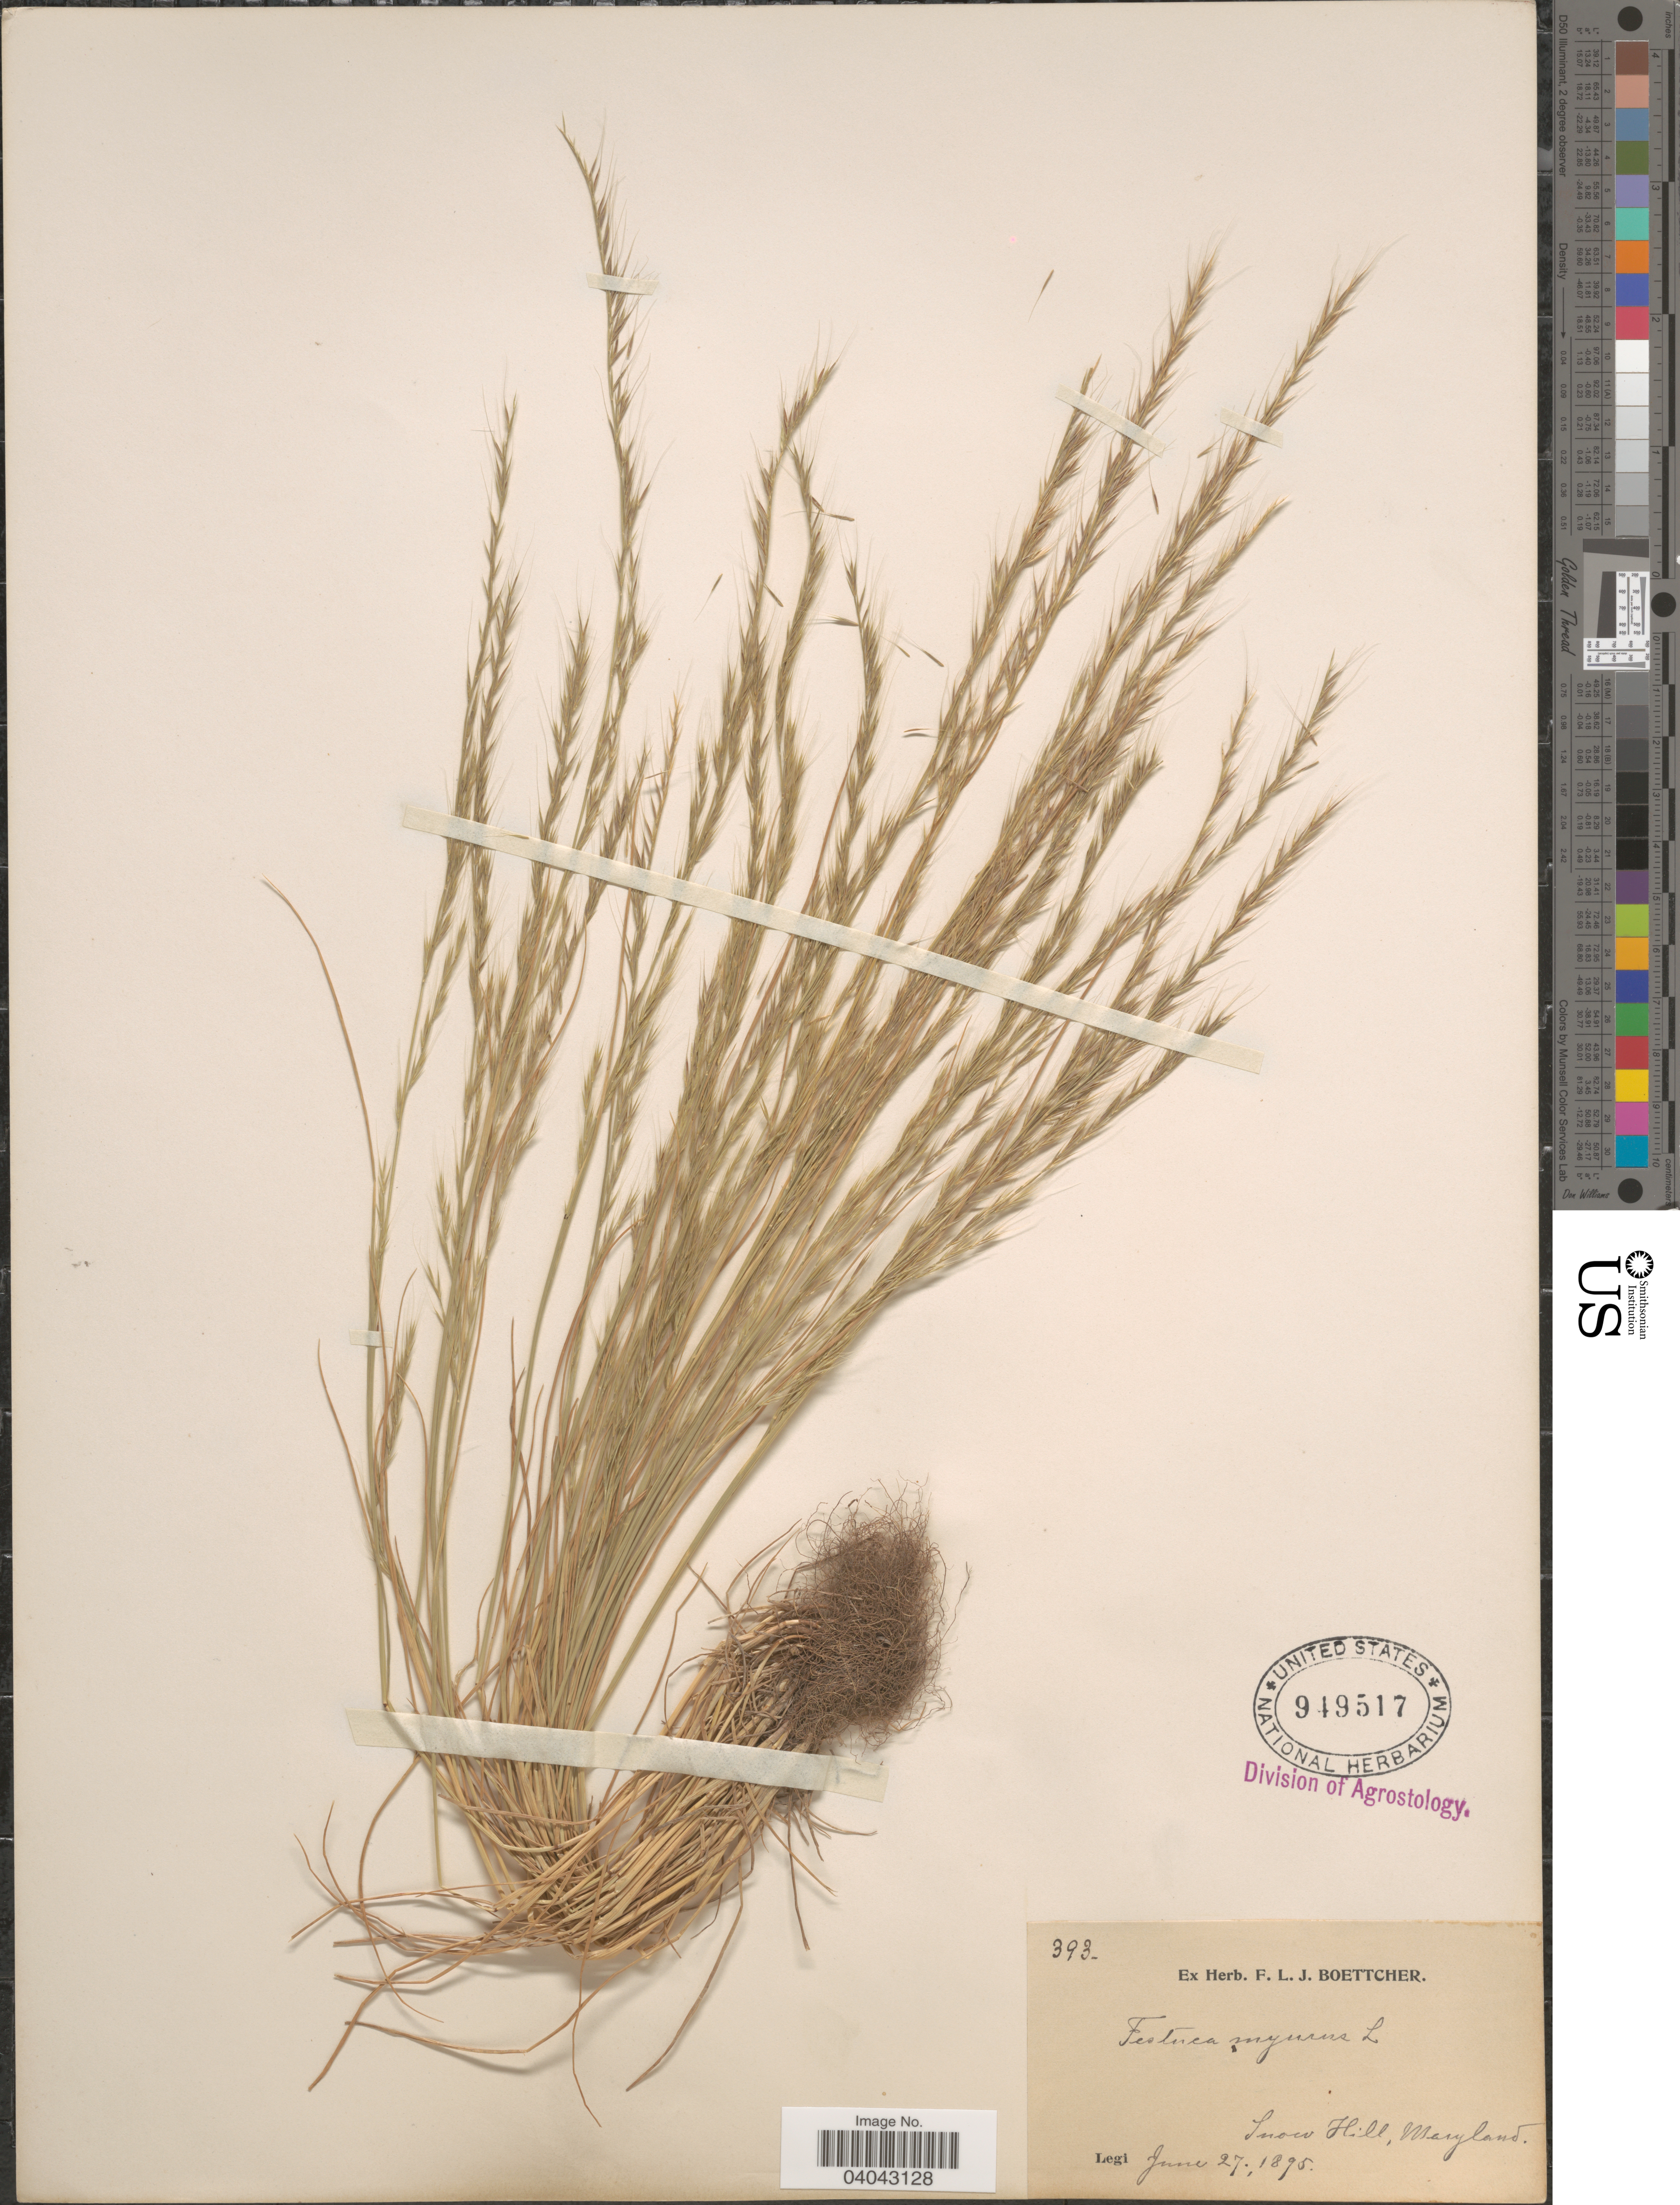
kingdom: Plantae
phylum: Tracheophyta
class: Liliopsida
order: Poales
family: Poaceae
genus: Festuca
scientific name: Festuca myuros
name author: L.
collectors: F. Boettcher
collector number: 393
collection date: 1895-06-27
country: United States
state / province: Maryland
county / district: Worcester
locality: Snow Hill.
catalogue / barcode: US 949517